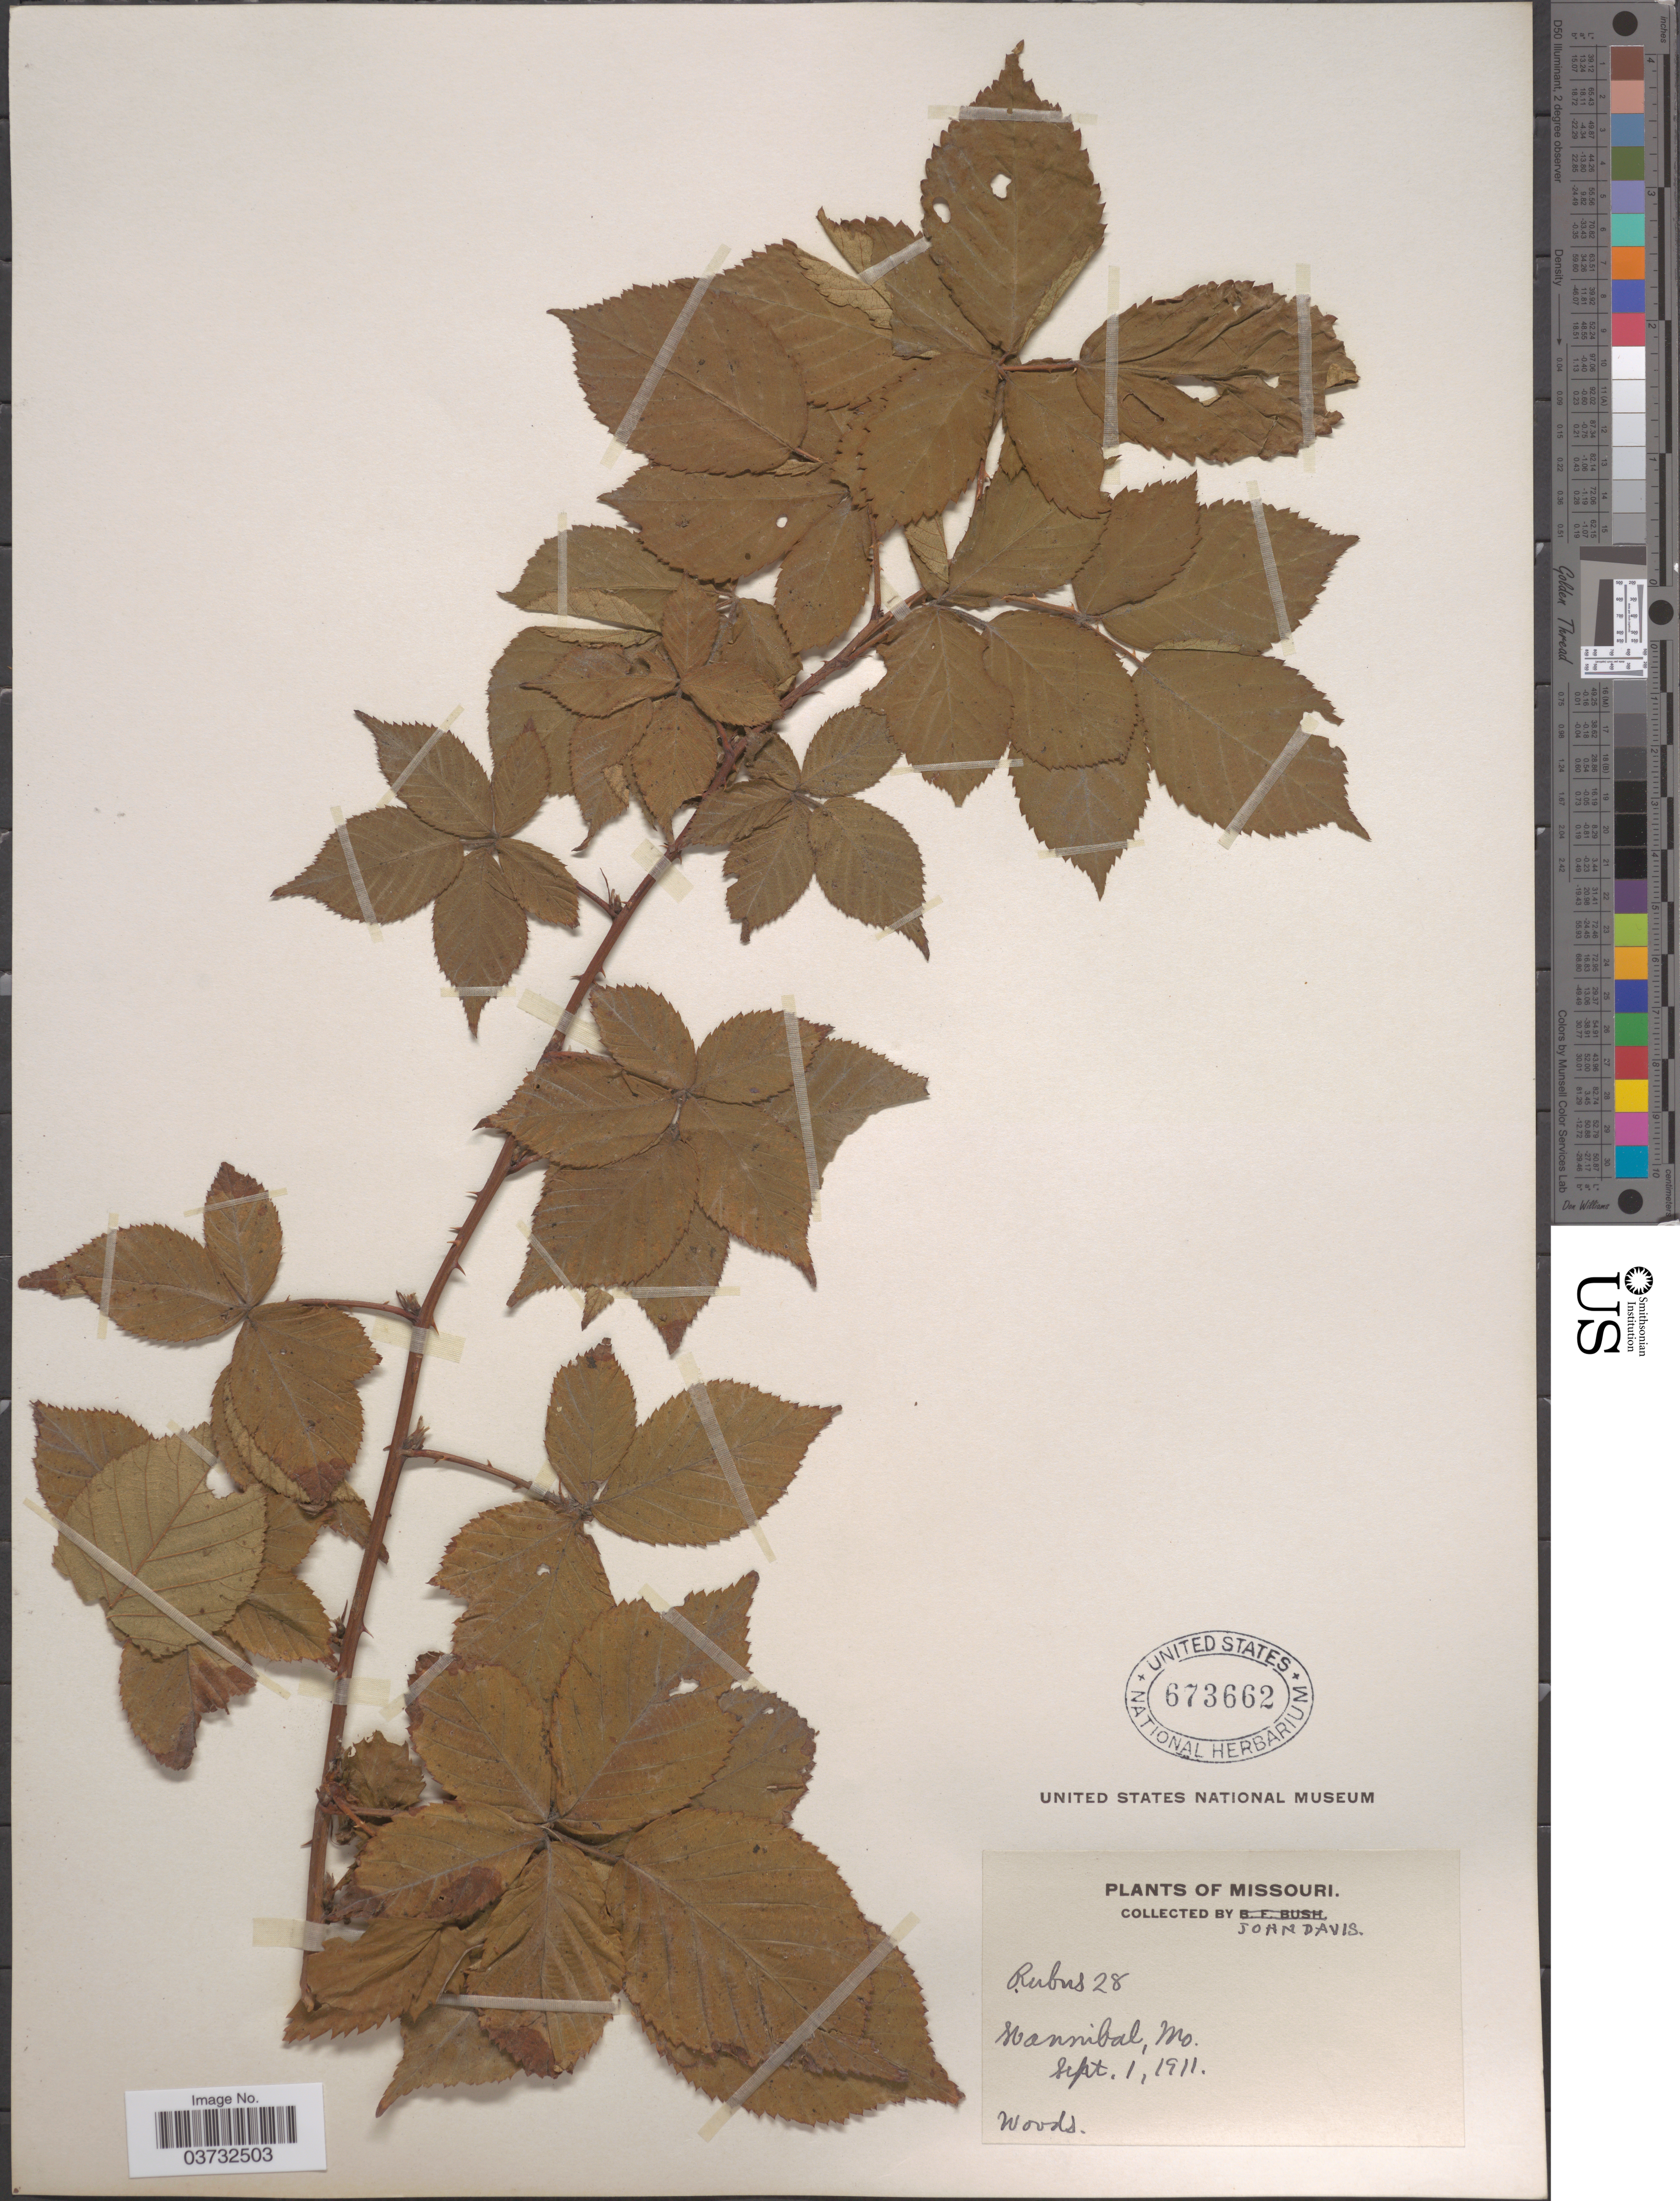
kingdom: Plantae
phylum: Tracheophyta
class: Magnoliopsida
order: Rosales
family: Rosaceae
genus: Rubus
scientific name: Rubus sp.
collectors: J. Davis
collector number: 28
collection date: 1911-09-01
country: United States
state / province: Missouri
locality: Hannibal.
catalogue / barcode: US 673662